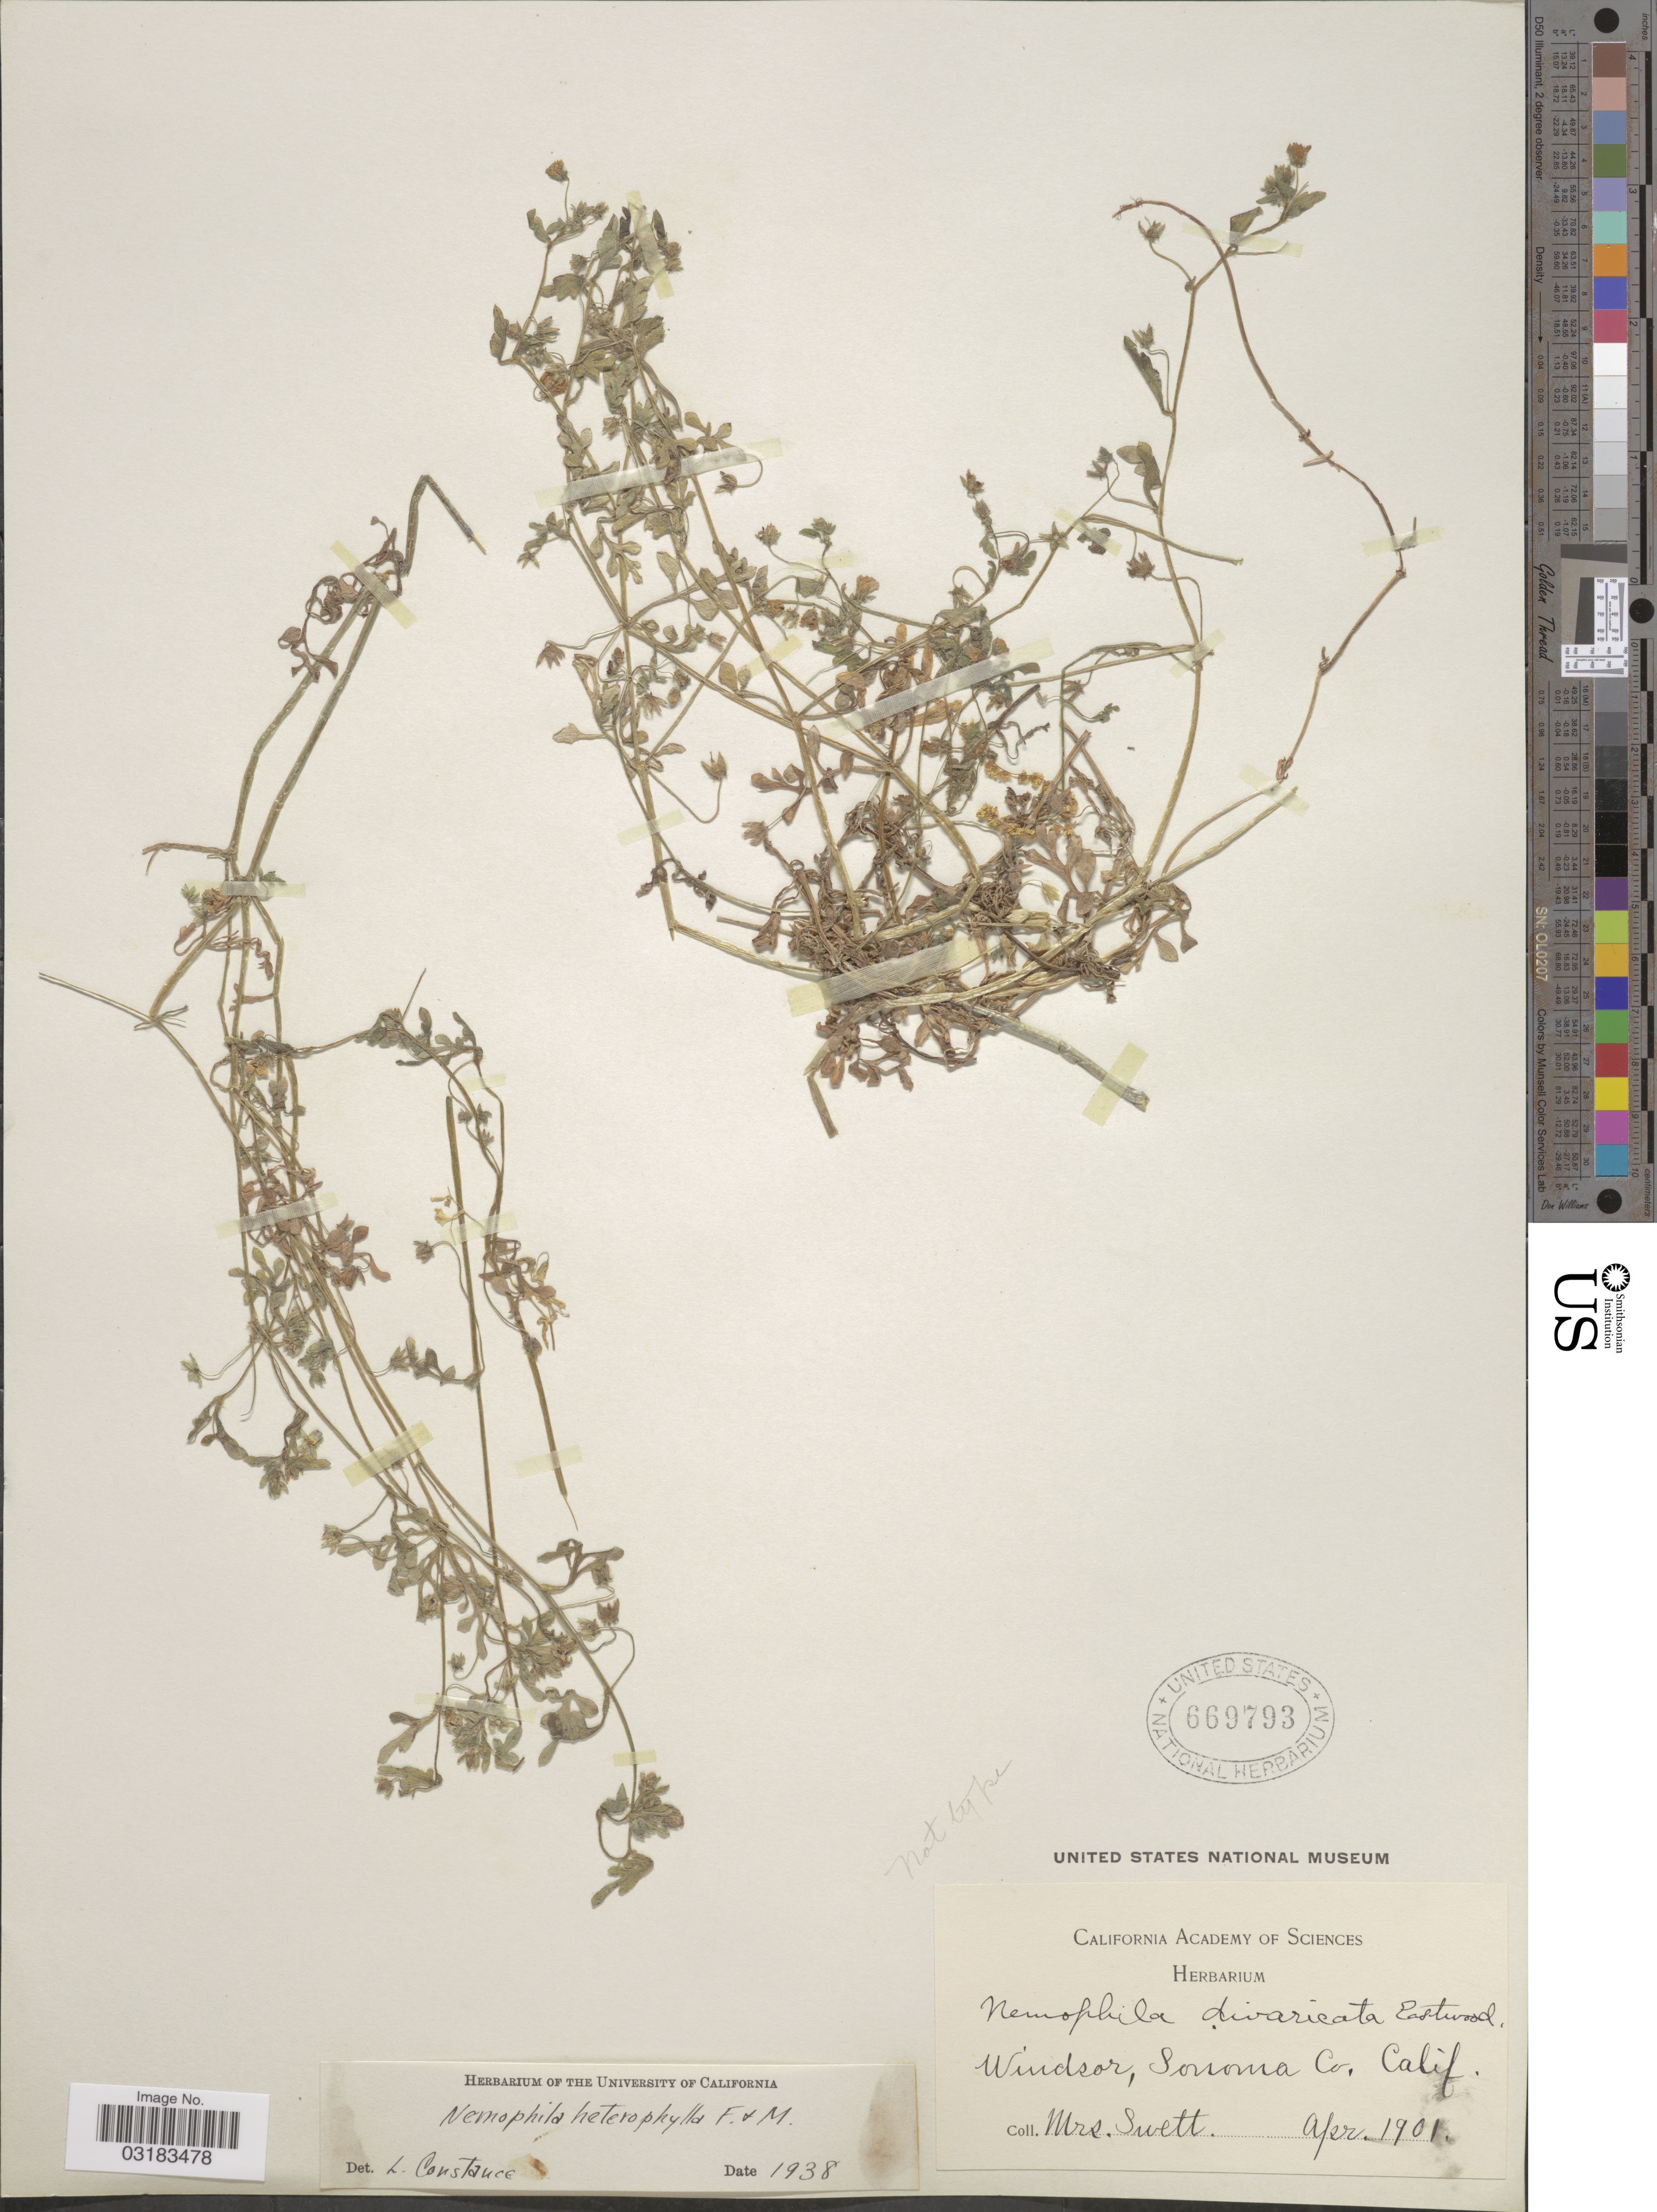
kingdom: Plantae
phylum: Tracheophyta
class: Magnoliopsida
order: Boraginales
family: Hydrophyllaceae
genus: Nemophila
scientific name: Nemophila heterophylla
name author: Fisch. & C.A. Mey.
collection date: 1901-04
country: United States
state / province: California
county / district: Sonoma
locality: Windsor, Sonoma Co.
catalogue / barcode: US 669793